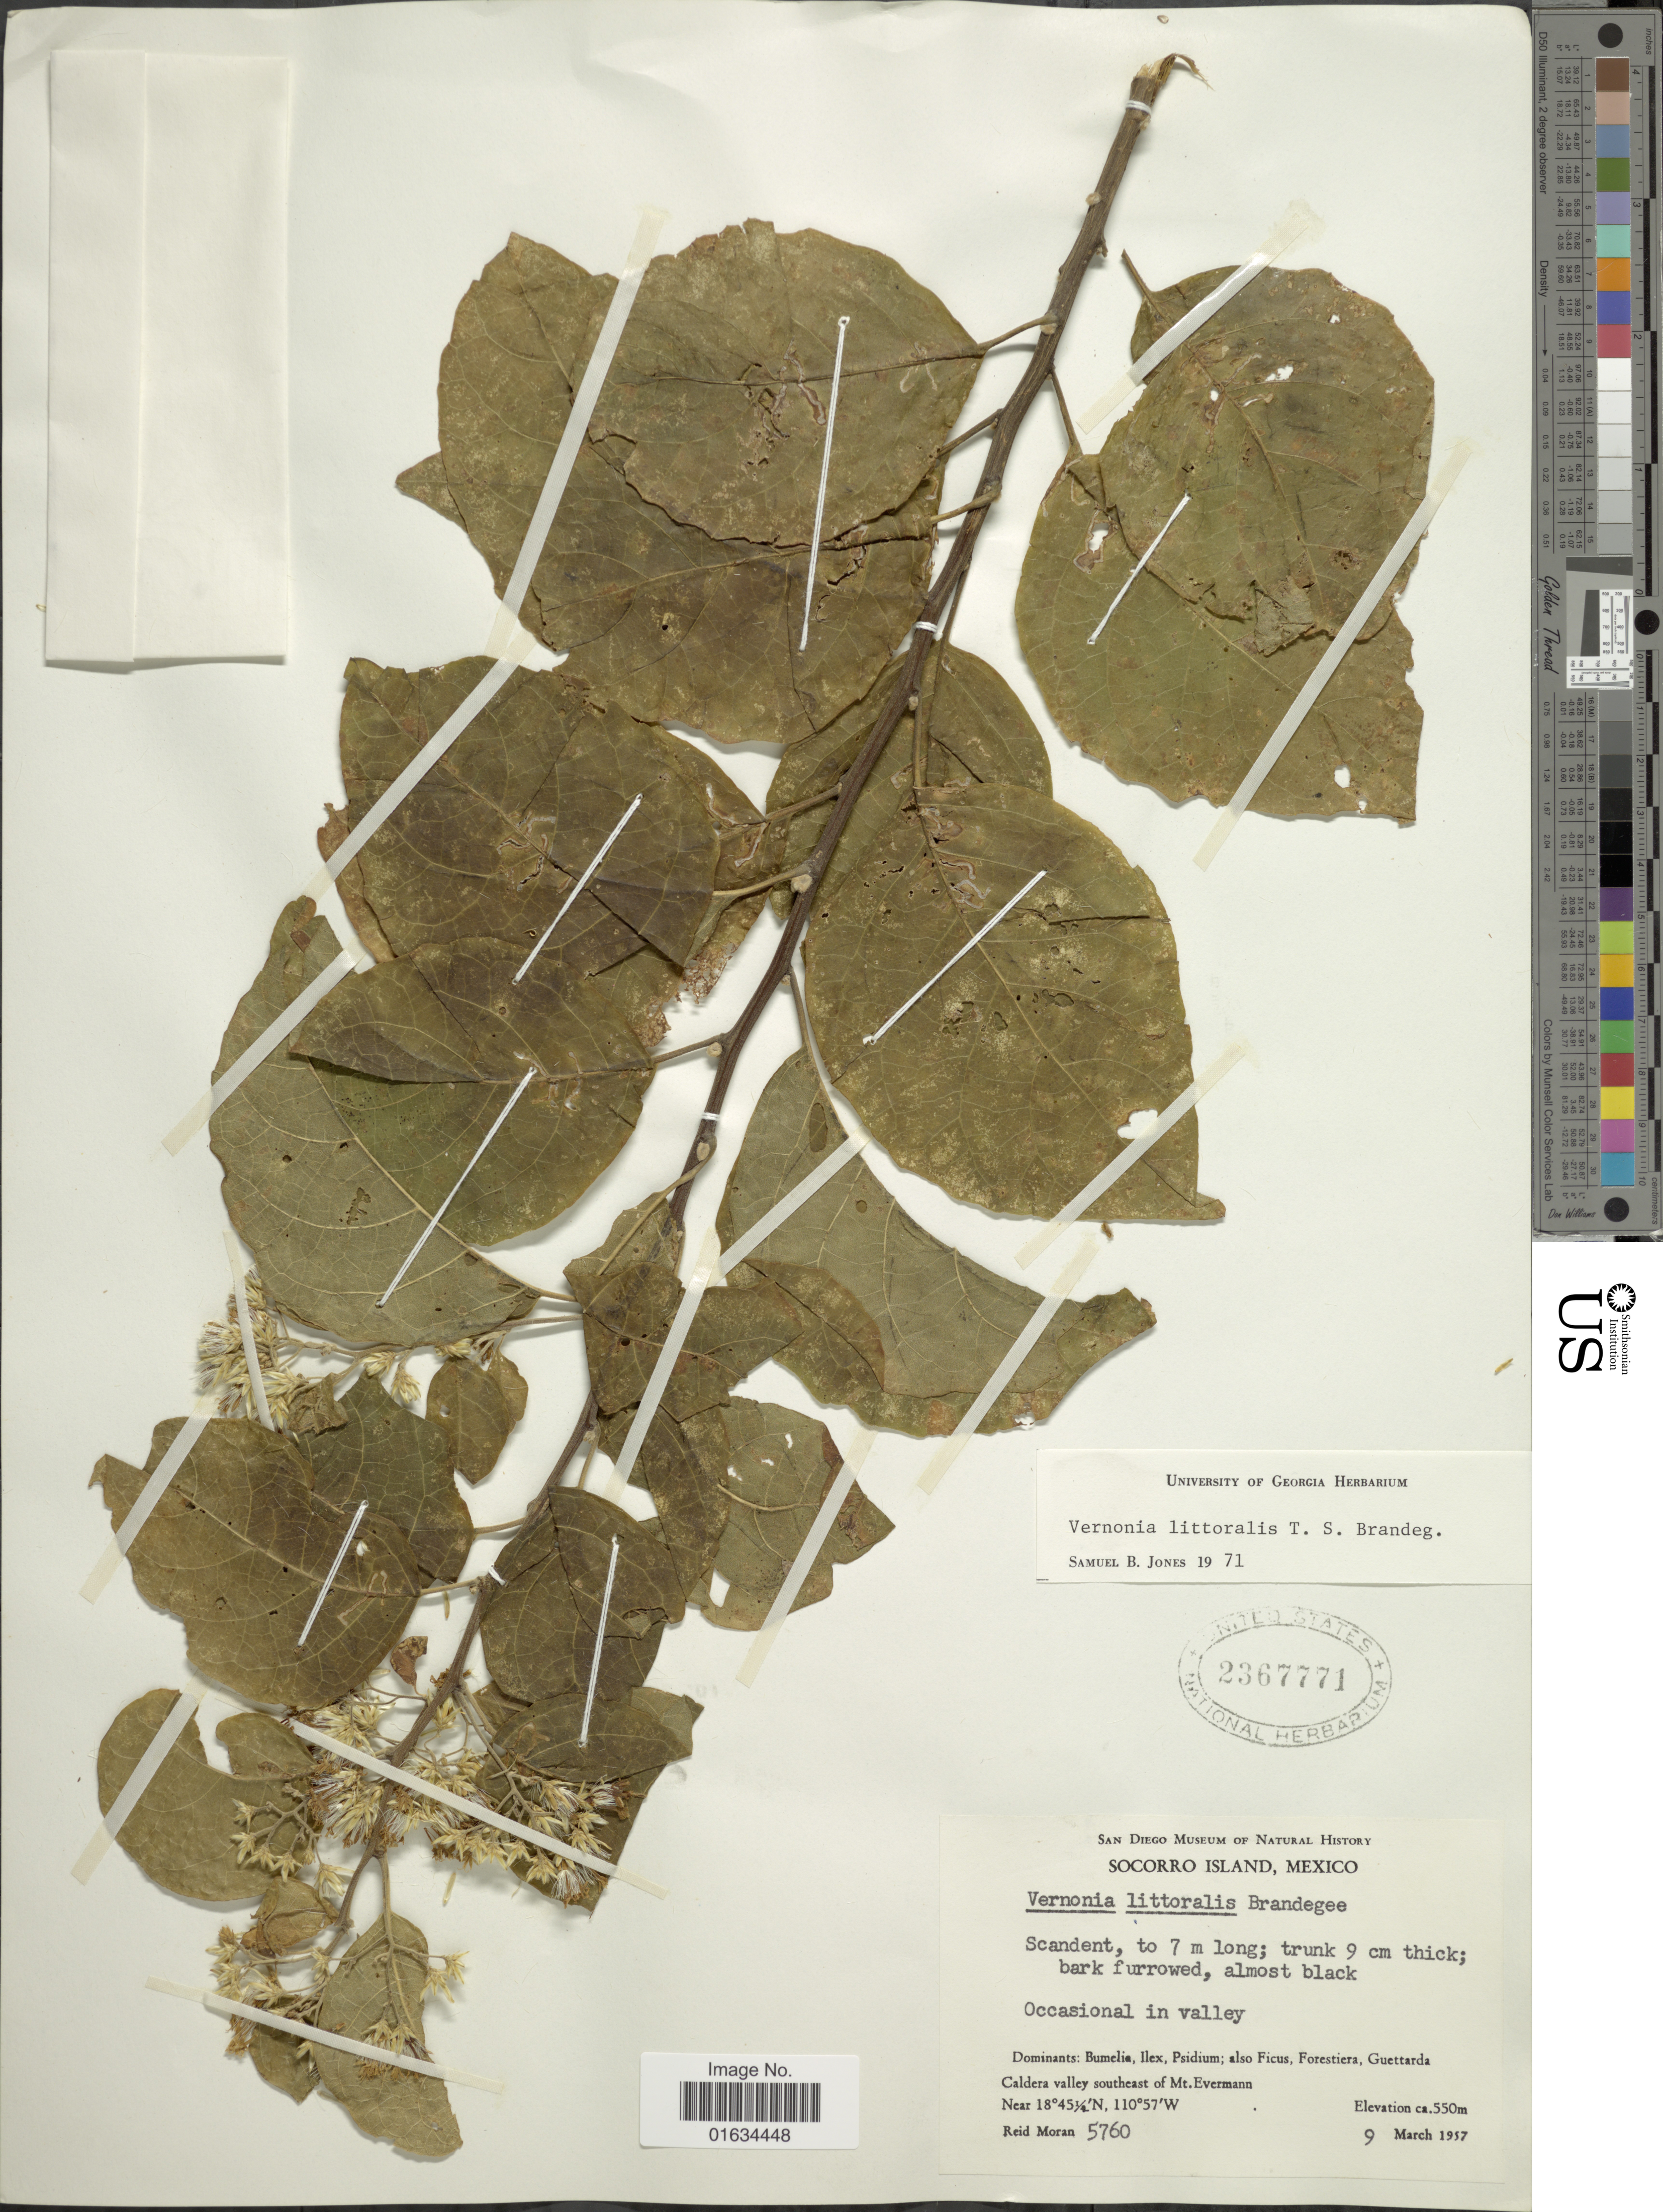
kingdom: Plantae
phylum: Tracheophyta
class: Magnoliopsida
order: Asterales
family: Asteraceae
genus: Eremosis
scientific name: Eremosis littoralis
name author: Gleason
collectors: R. V. Moran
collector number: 5760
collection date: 1957-03-09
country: Mexico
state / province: Colima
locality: Socorro Island, Caldera valley southeast of Mt. Evermann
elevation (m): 550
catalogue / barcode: US 2367771